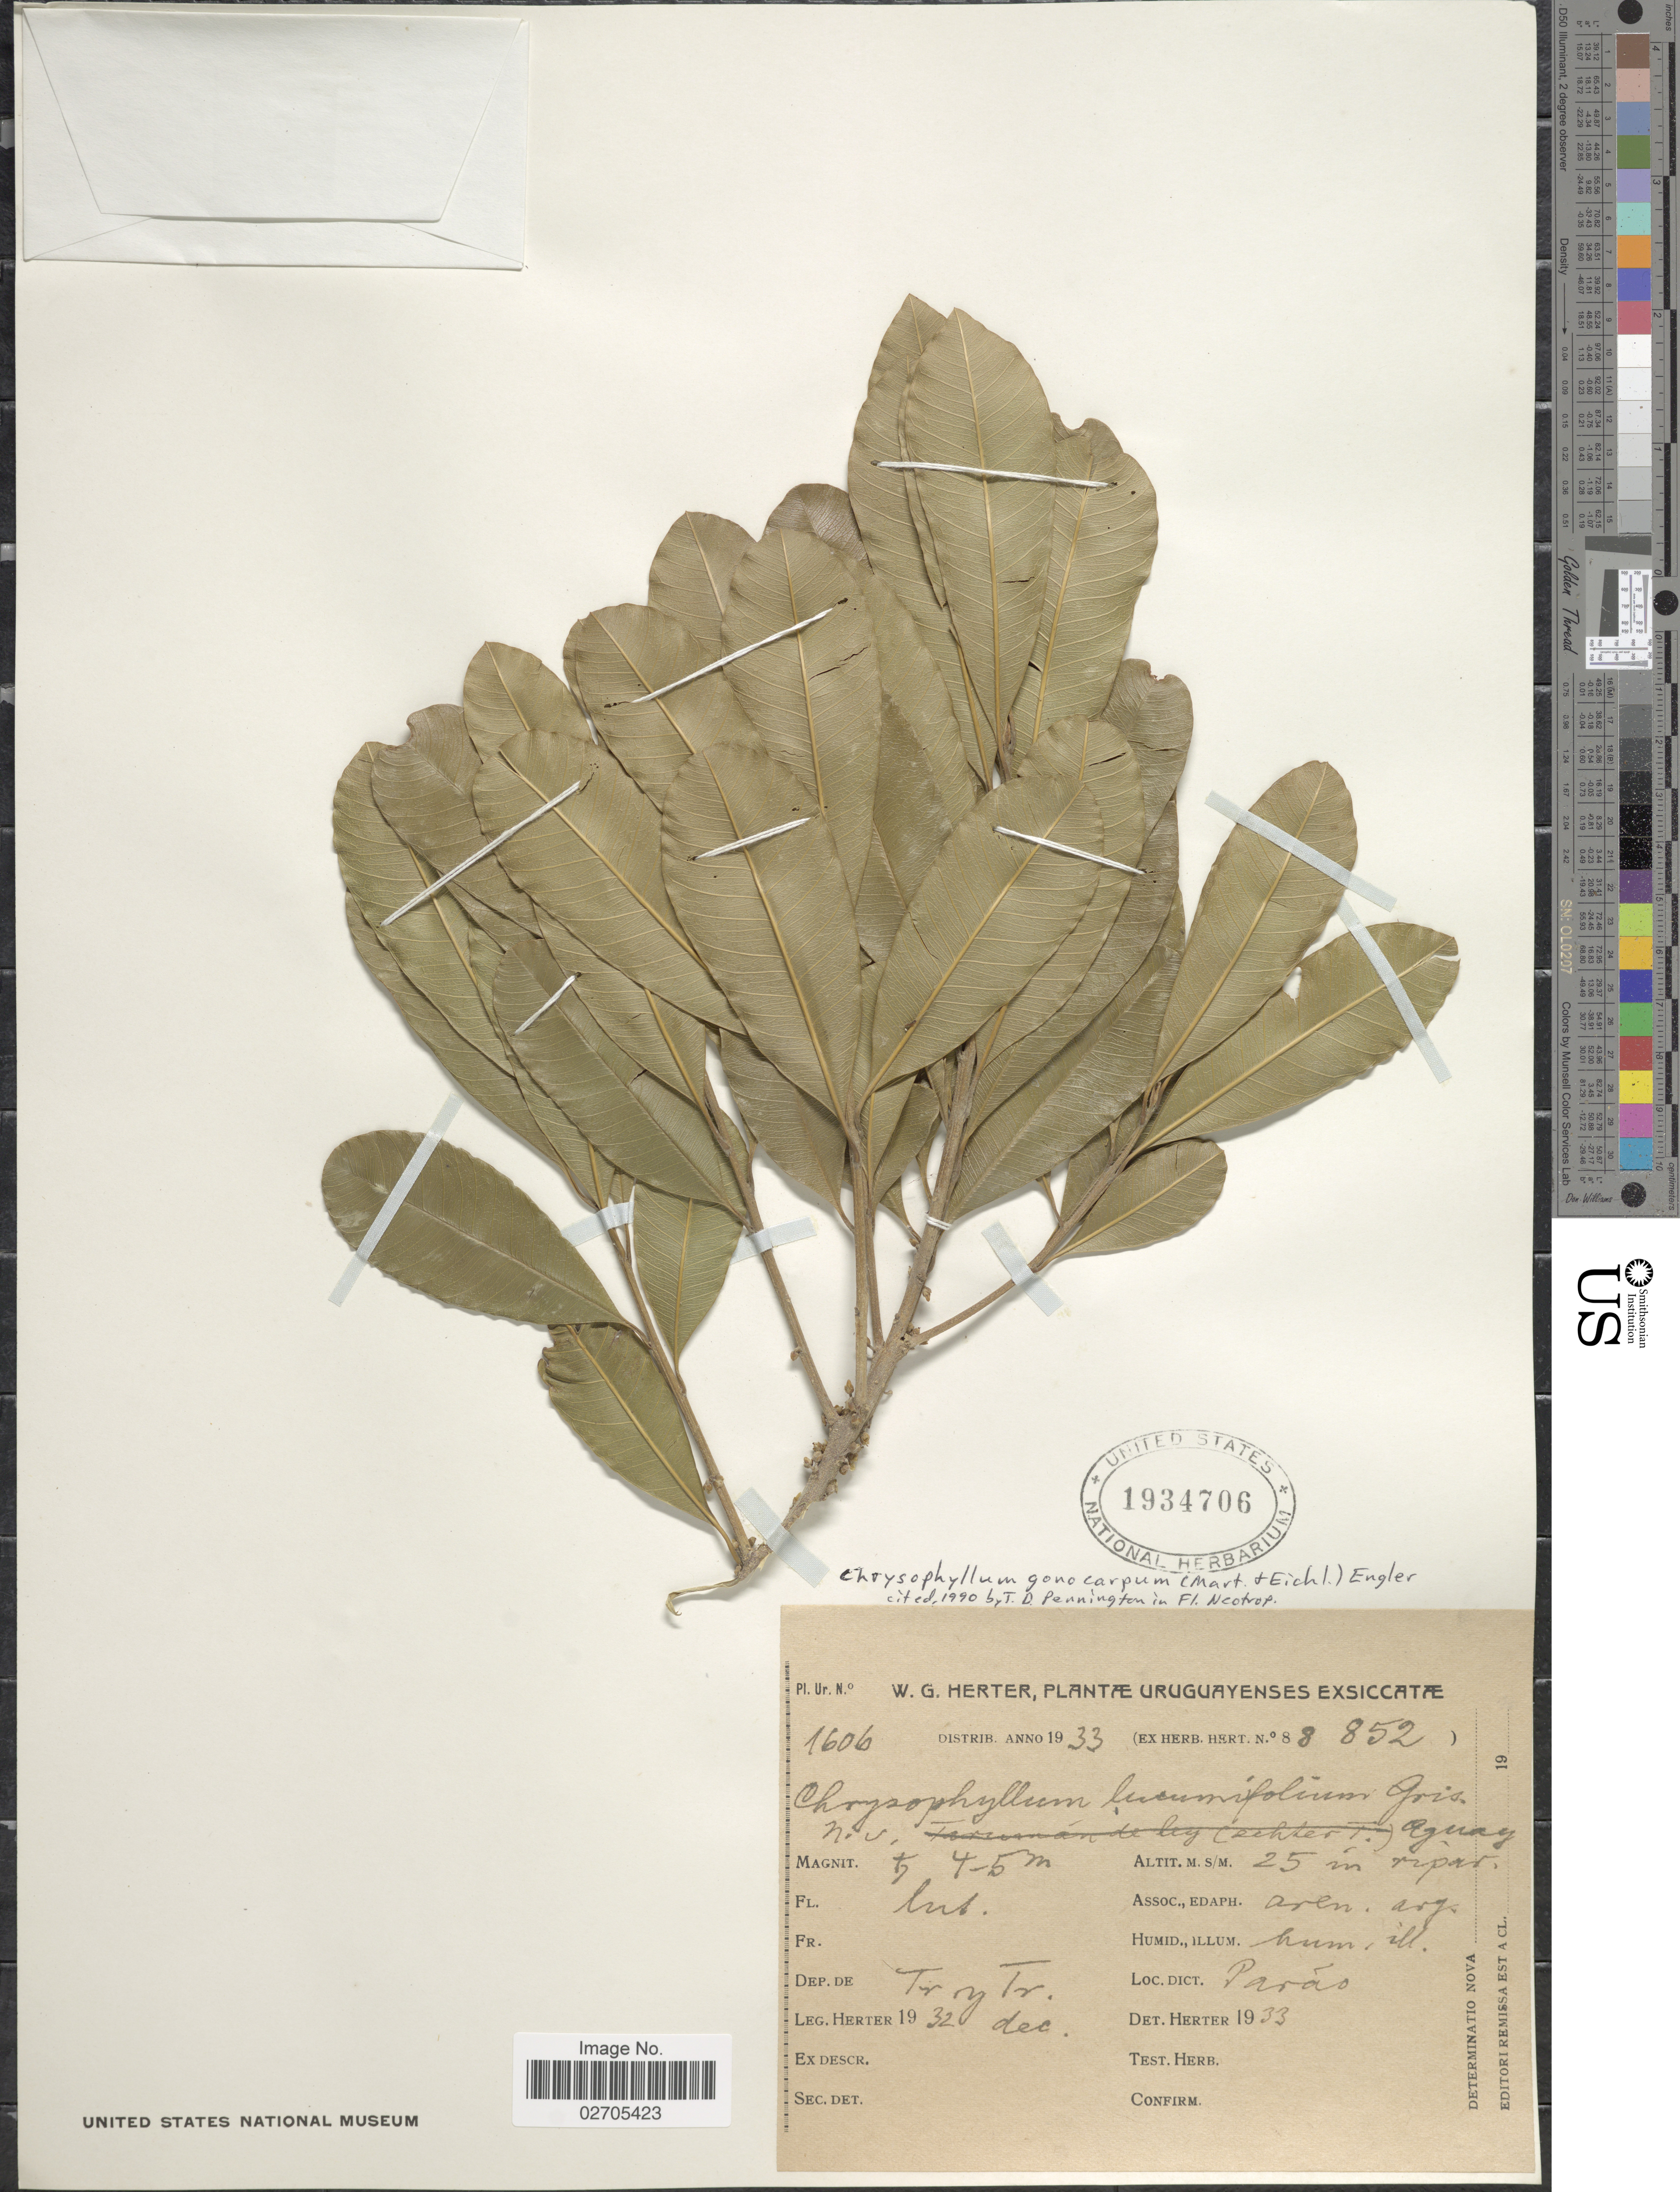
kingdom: Plantae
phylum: Tracheophyta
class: Magnoliopsida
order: Ericales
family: Sapotaceae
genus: Chrysophyllum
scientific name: Chrysophyllum gonocarpum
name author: (Mart. & Eichler ex Miq.) Engl.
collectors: W. G. Herter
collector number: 1606/8852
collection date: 1932-12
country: Uruguay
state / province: Treinta y Tres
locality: Parão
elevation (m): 25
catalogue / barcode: US 1934706